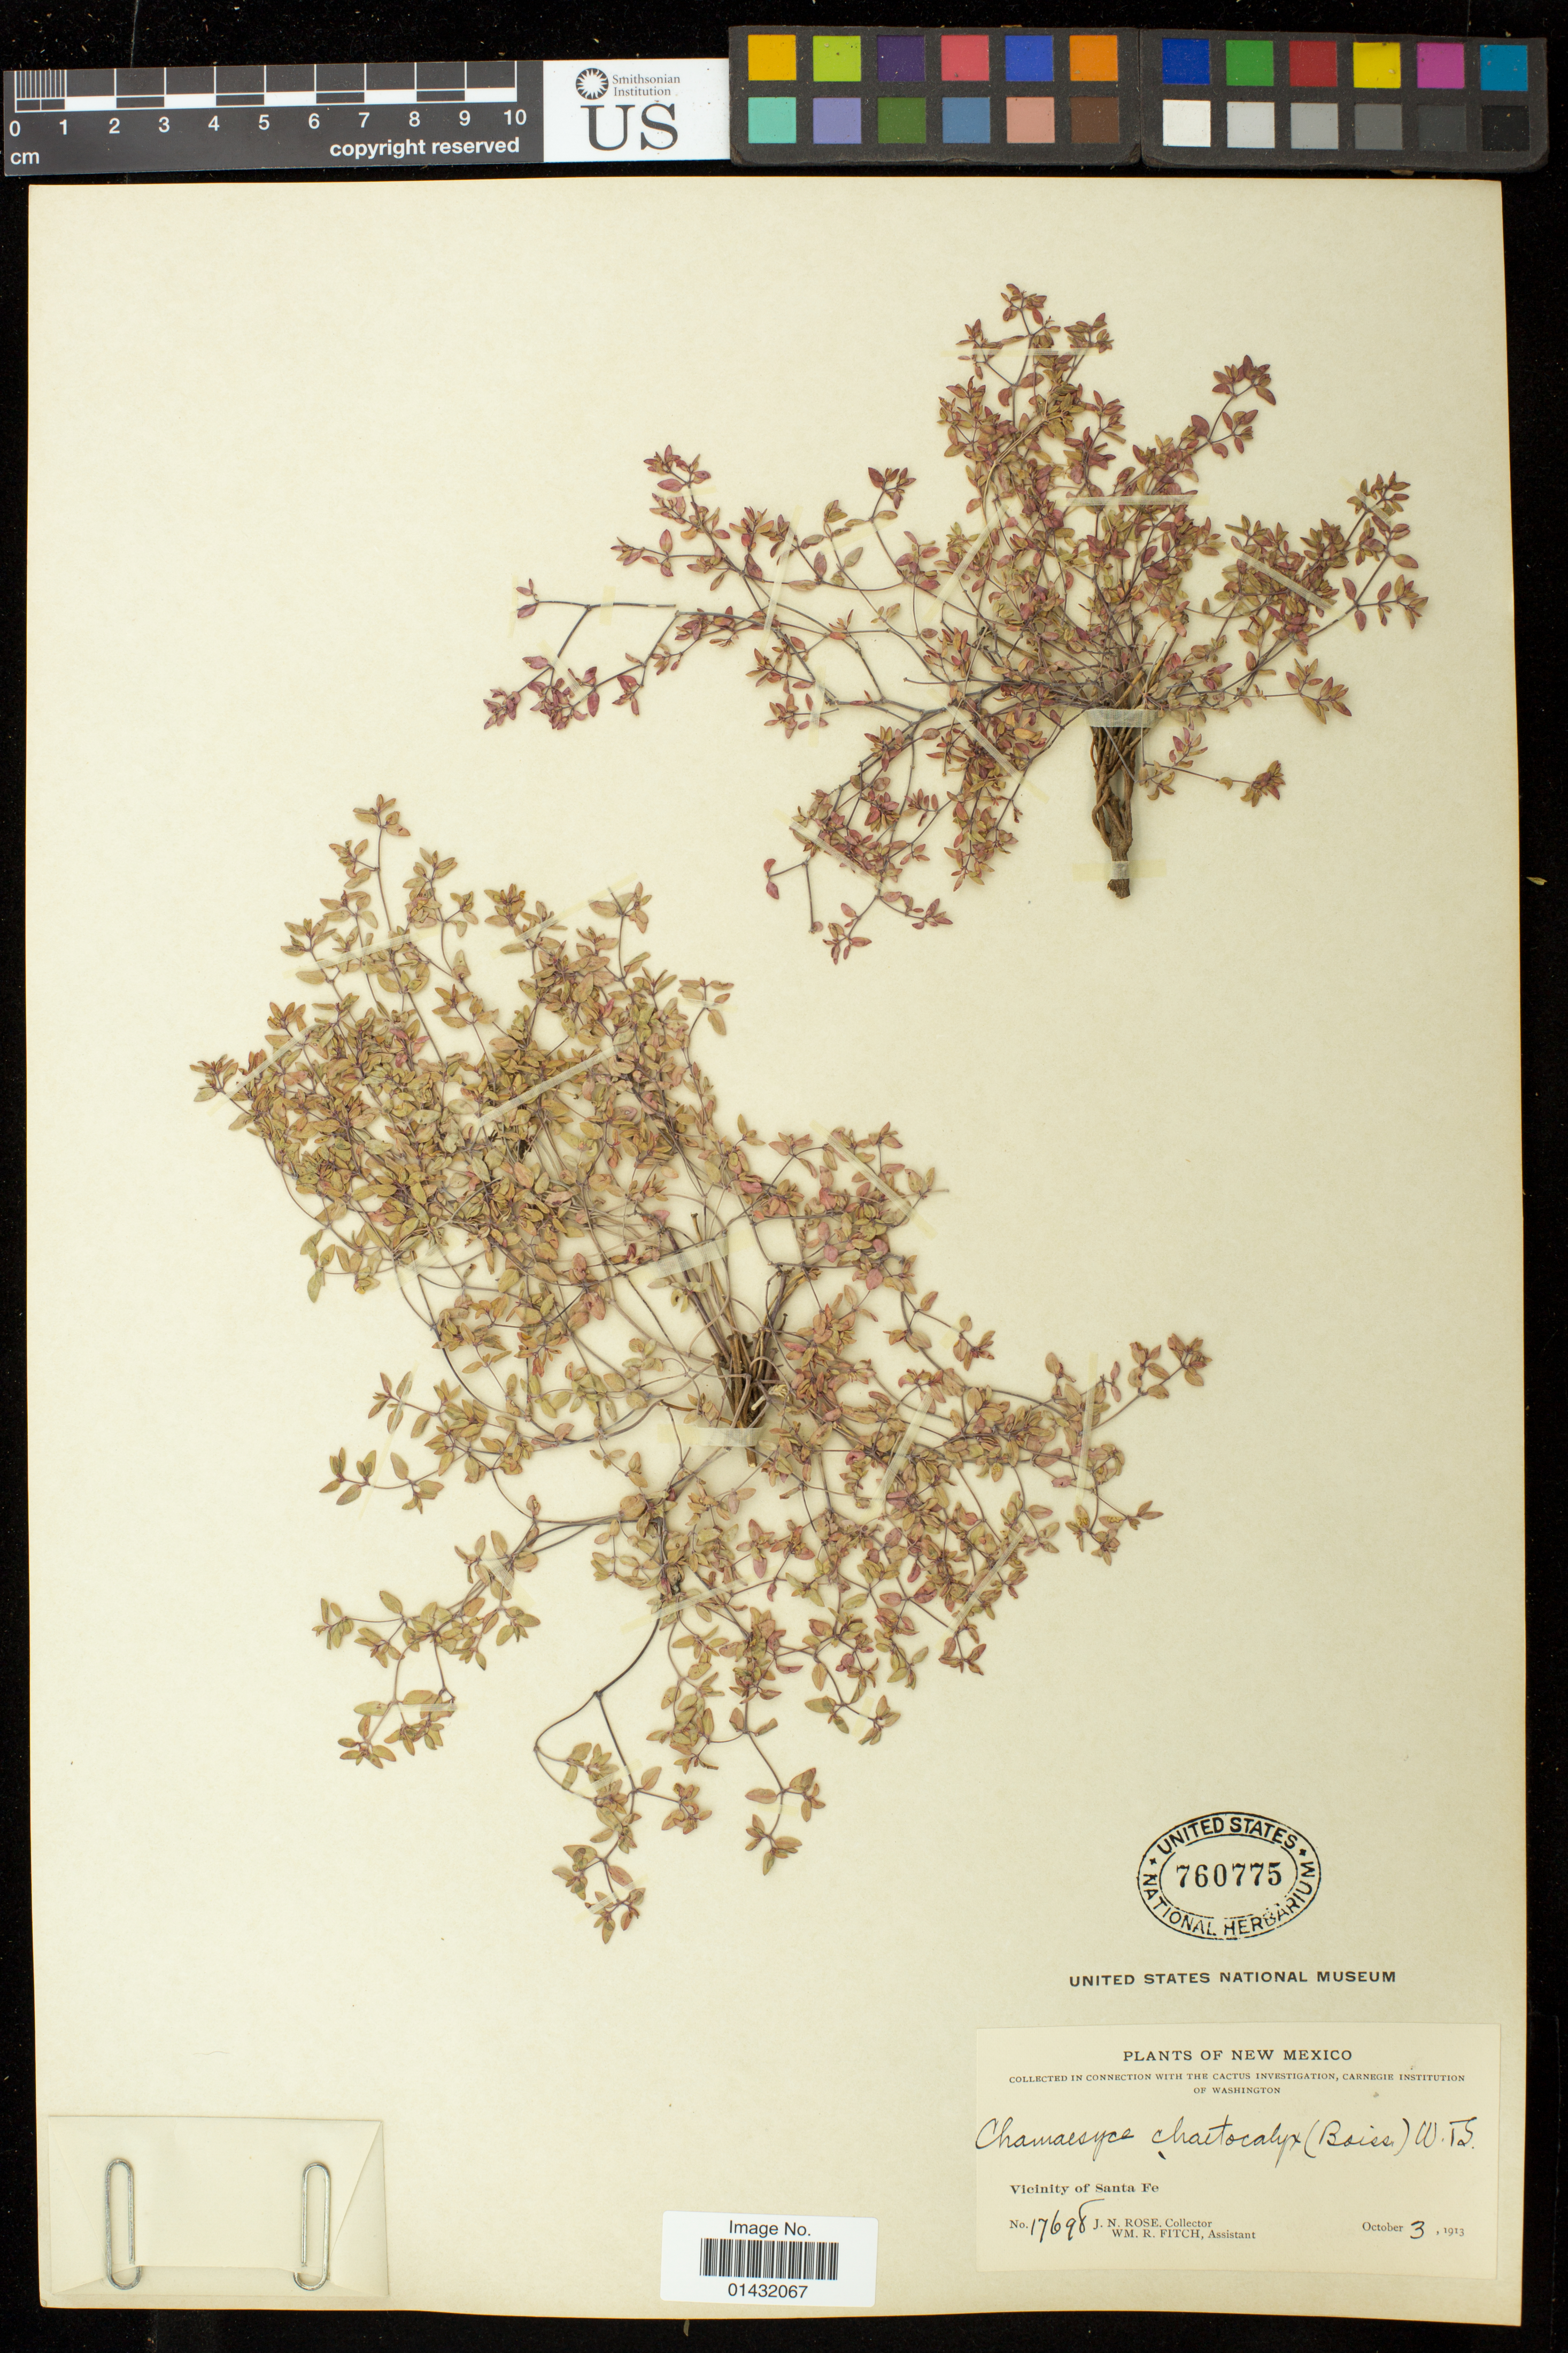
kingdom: Plantae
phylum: Tracheophyta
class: Magnoliopsida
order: Malpighiales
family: Euphorbiaceae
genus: Euphorbia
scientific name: Euphorbia chaetocalyx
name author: Tidestr.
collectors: J. N. Rose & W. R. Fitch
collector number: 17698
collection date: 1913-10-03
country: United States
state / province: New Mexico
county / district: Santa Fe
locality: Vicinity of Santa Fe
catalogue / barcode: US 760775